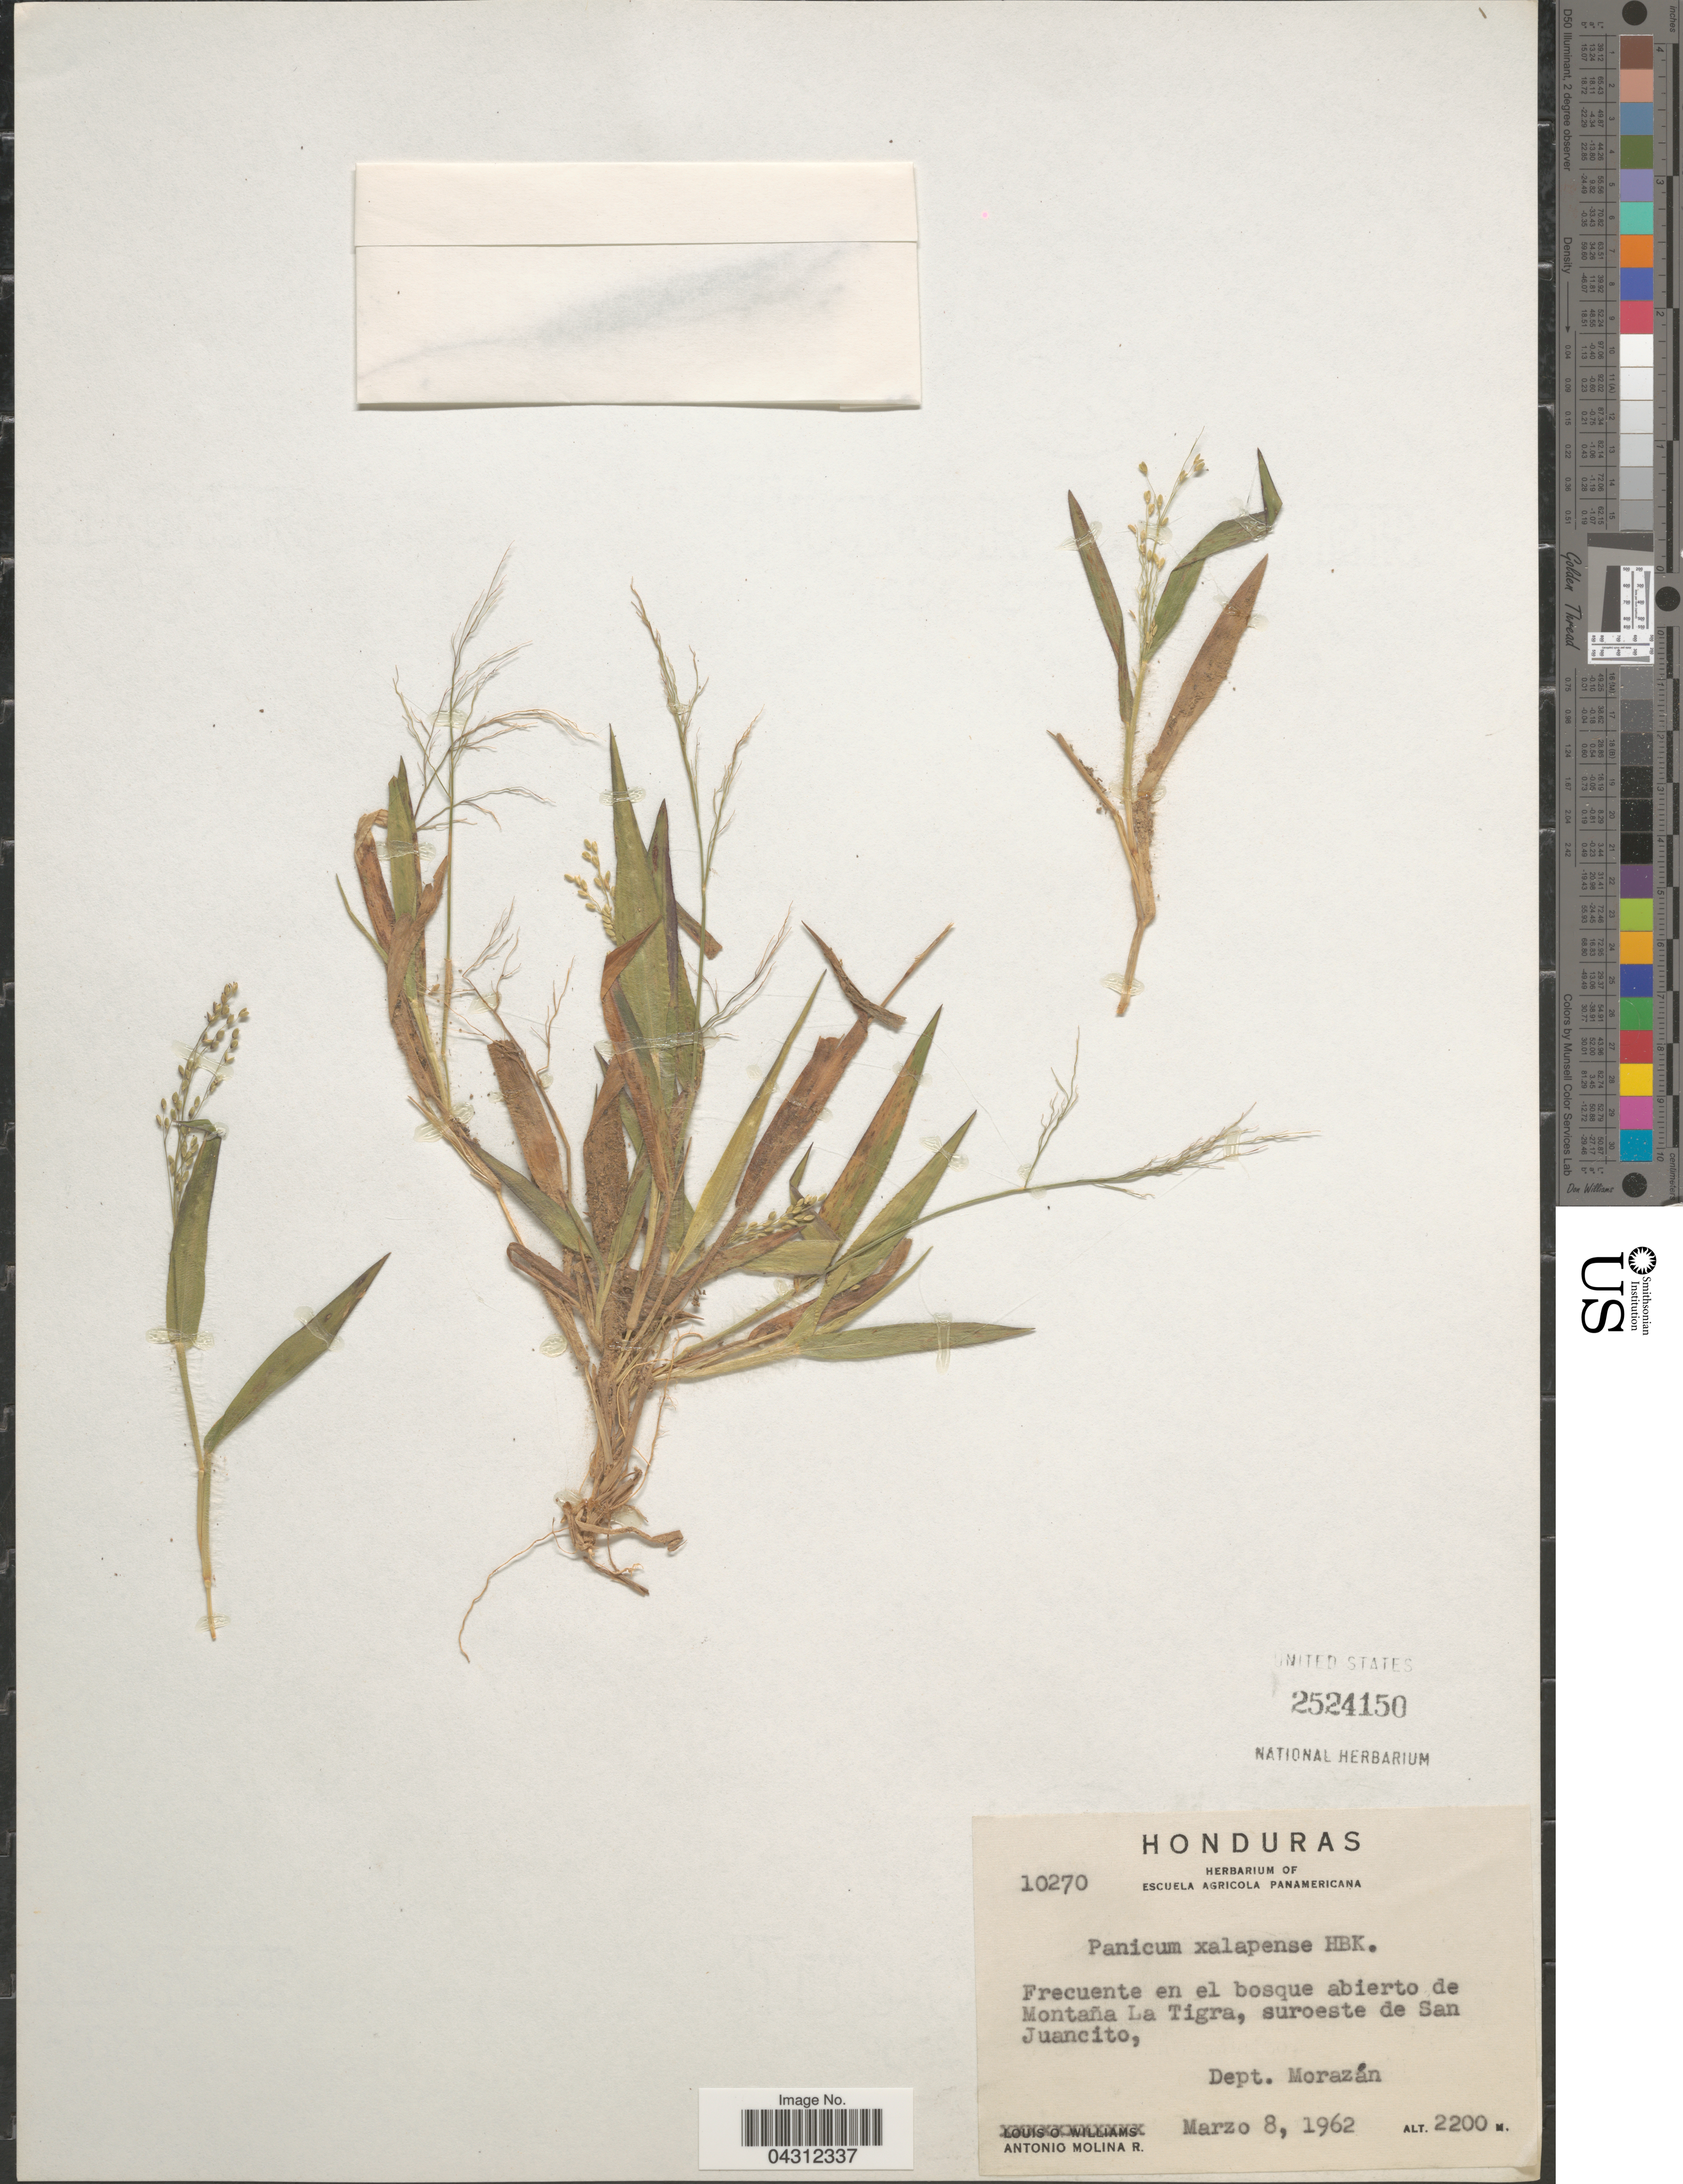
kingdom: Plantae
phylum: Tracheophyta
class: Liliopsida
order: Poales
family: Poaceae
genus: Dichanthelium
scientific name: Dichanthelium laxiflorum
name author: (Lam.) Gould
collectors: A. Molina R.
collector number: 10270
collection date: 1962-03-08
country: Honduras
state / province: Fco. Morazán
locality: Frecuente en el bosque abierto de Montaña La Tigra, suroeste de San Juancito, Dept. Morazán.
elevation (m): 2200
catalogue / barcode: US 2524150